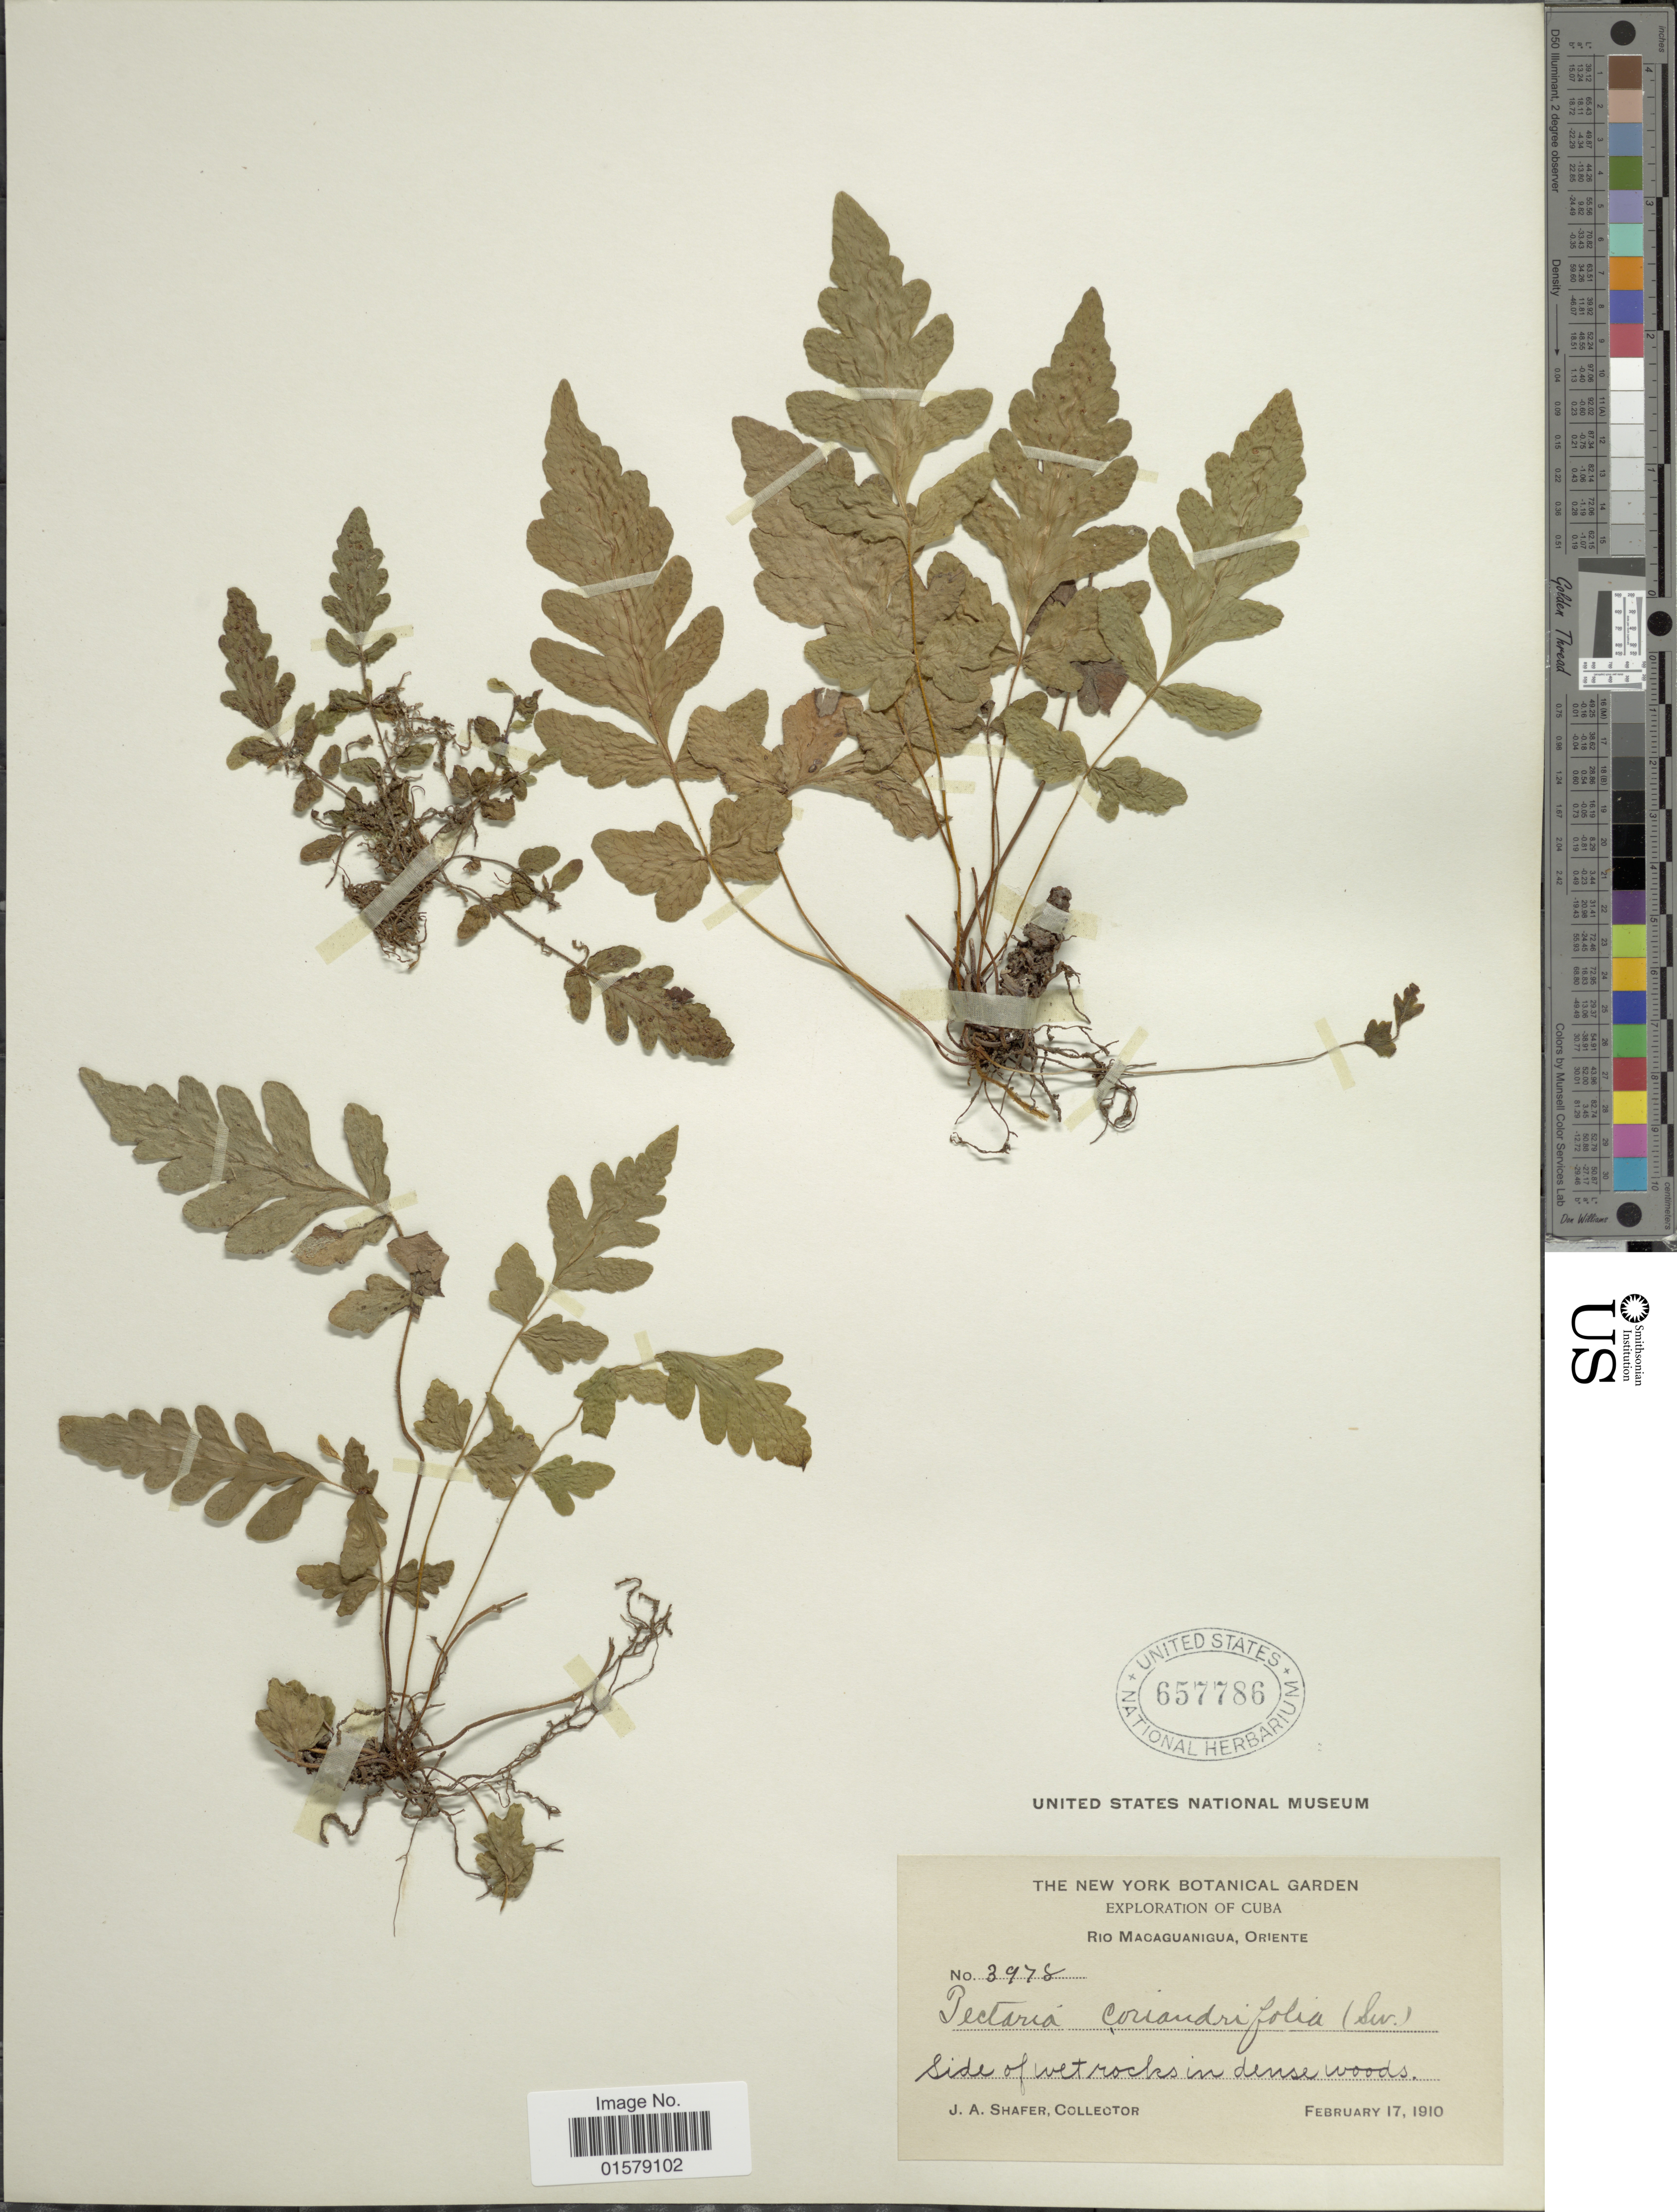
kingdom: Plantae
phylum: Tracheophyta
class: Polypodiopsida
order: Polypodiales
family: Tectariaceae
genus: Tectaria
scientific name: Tectaria coriandrifolia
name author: Underw.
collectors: J. A. Shafer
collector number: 3978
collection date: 1910-02-17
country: Cuba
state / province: Oriente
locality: Rio Macaguanigua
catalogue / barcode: US 657786